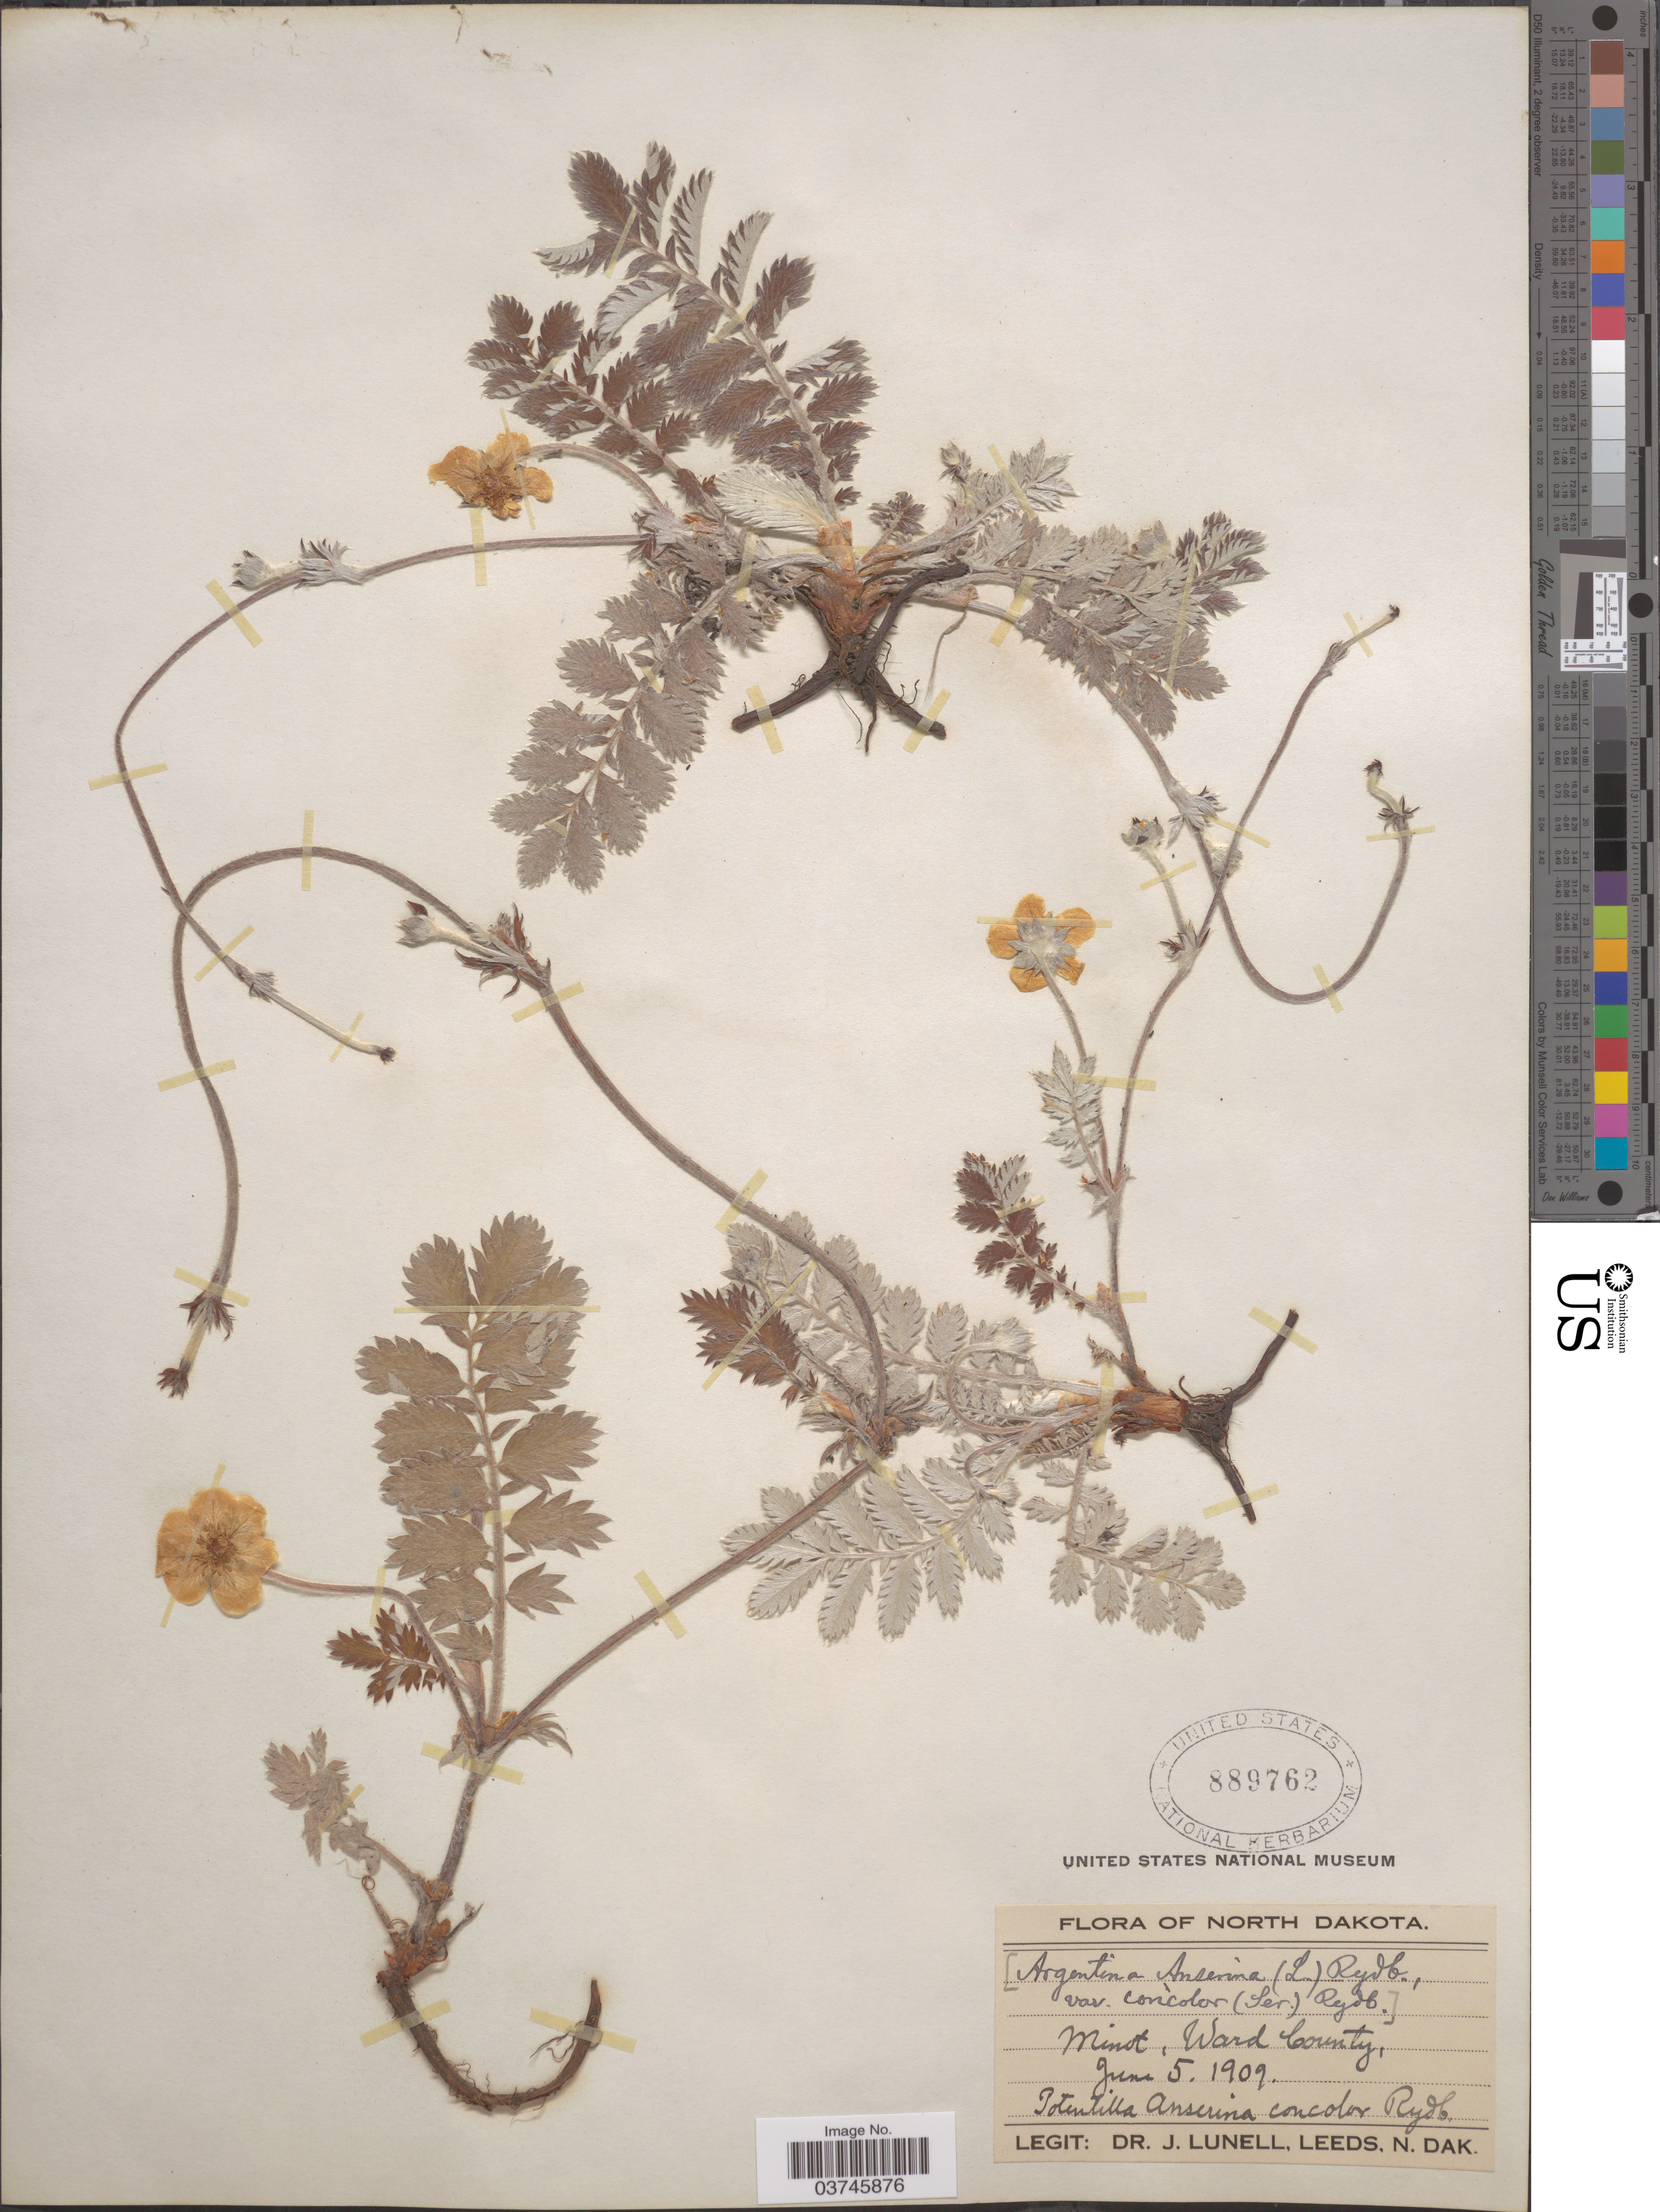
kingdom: Plantae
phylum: Tracheophyta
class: Magnoliopsida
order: Rosales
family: Rosaceae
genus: Argentina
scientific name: Argentina anserina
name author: (L.) Rydb.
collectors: J. Lunell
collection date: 1909-06-05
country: United States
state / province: North Dakota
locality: Minot, Ward County.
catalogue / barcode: US 889762